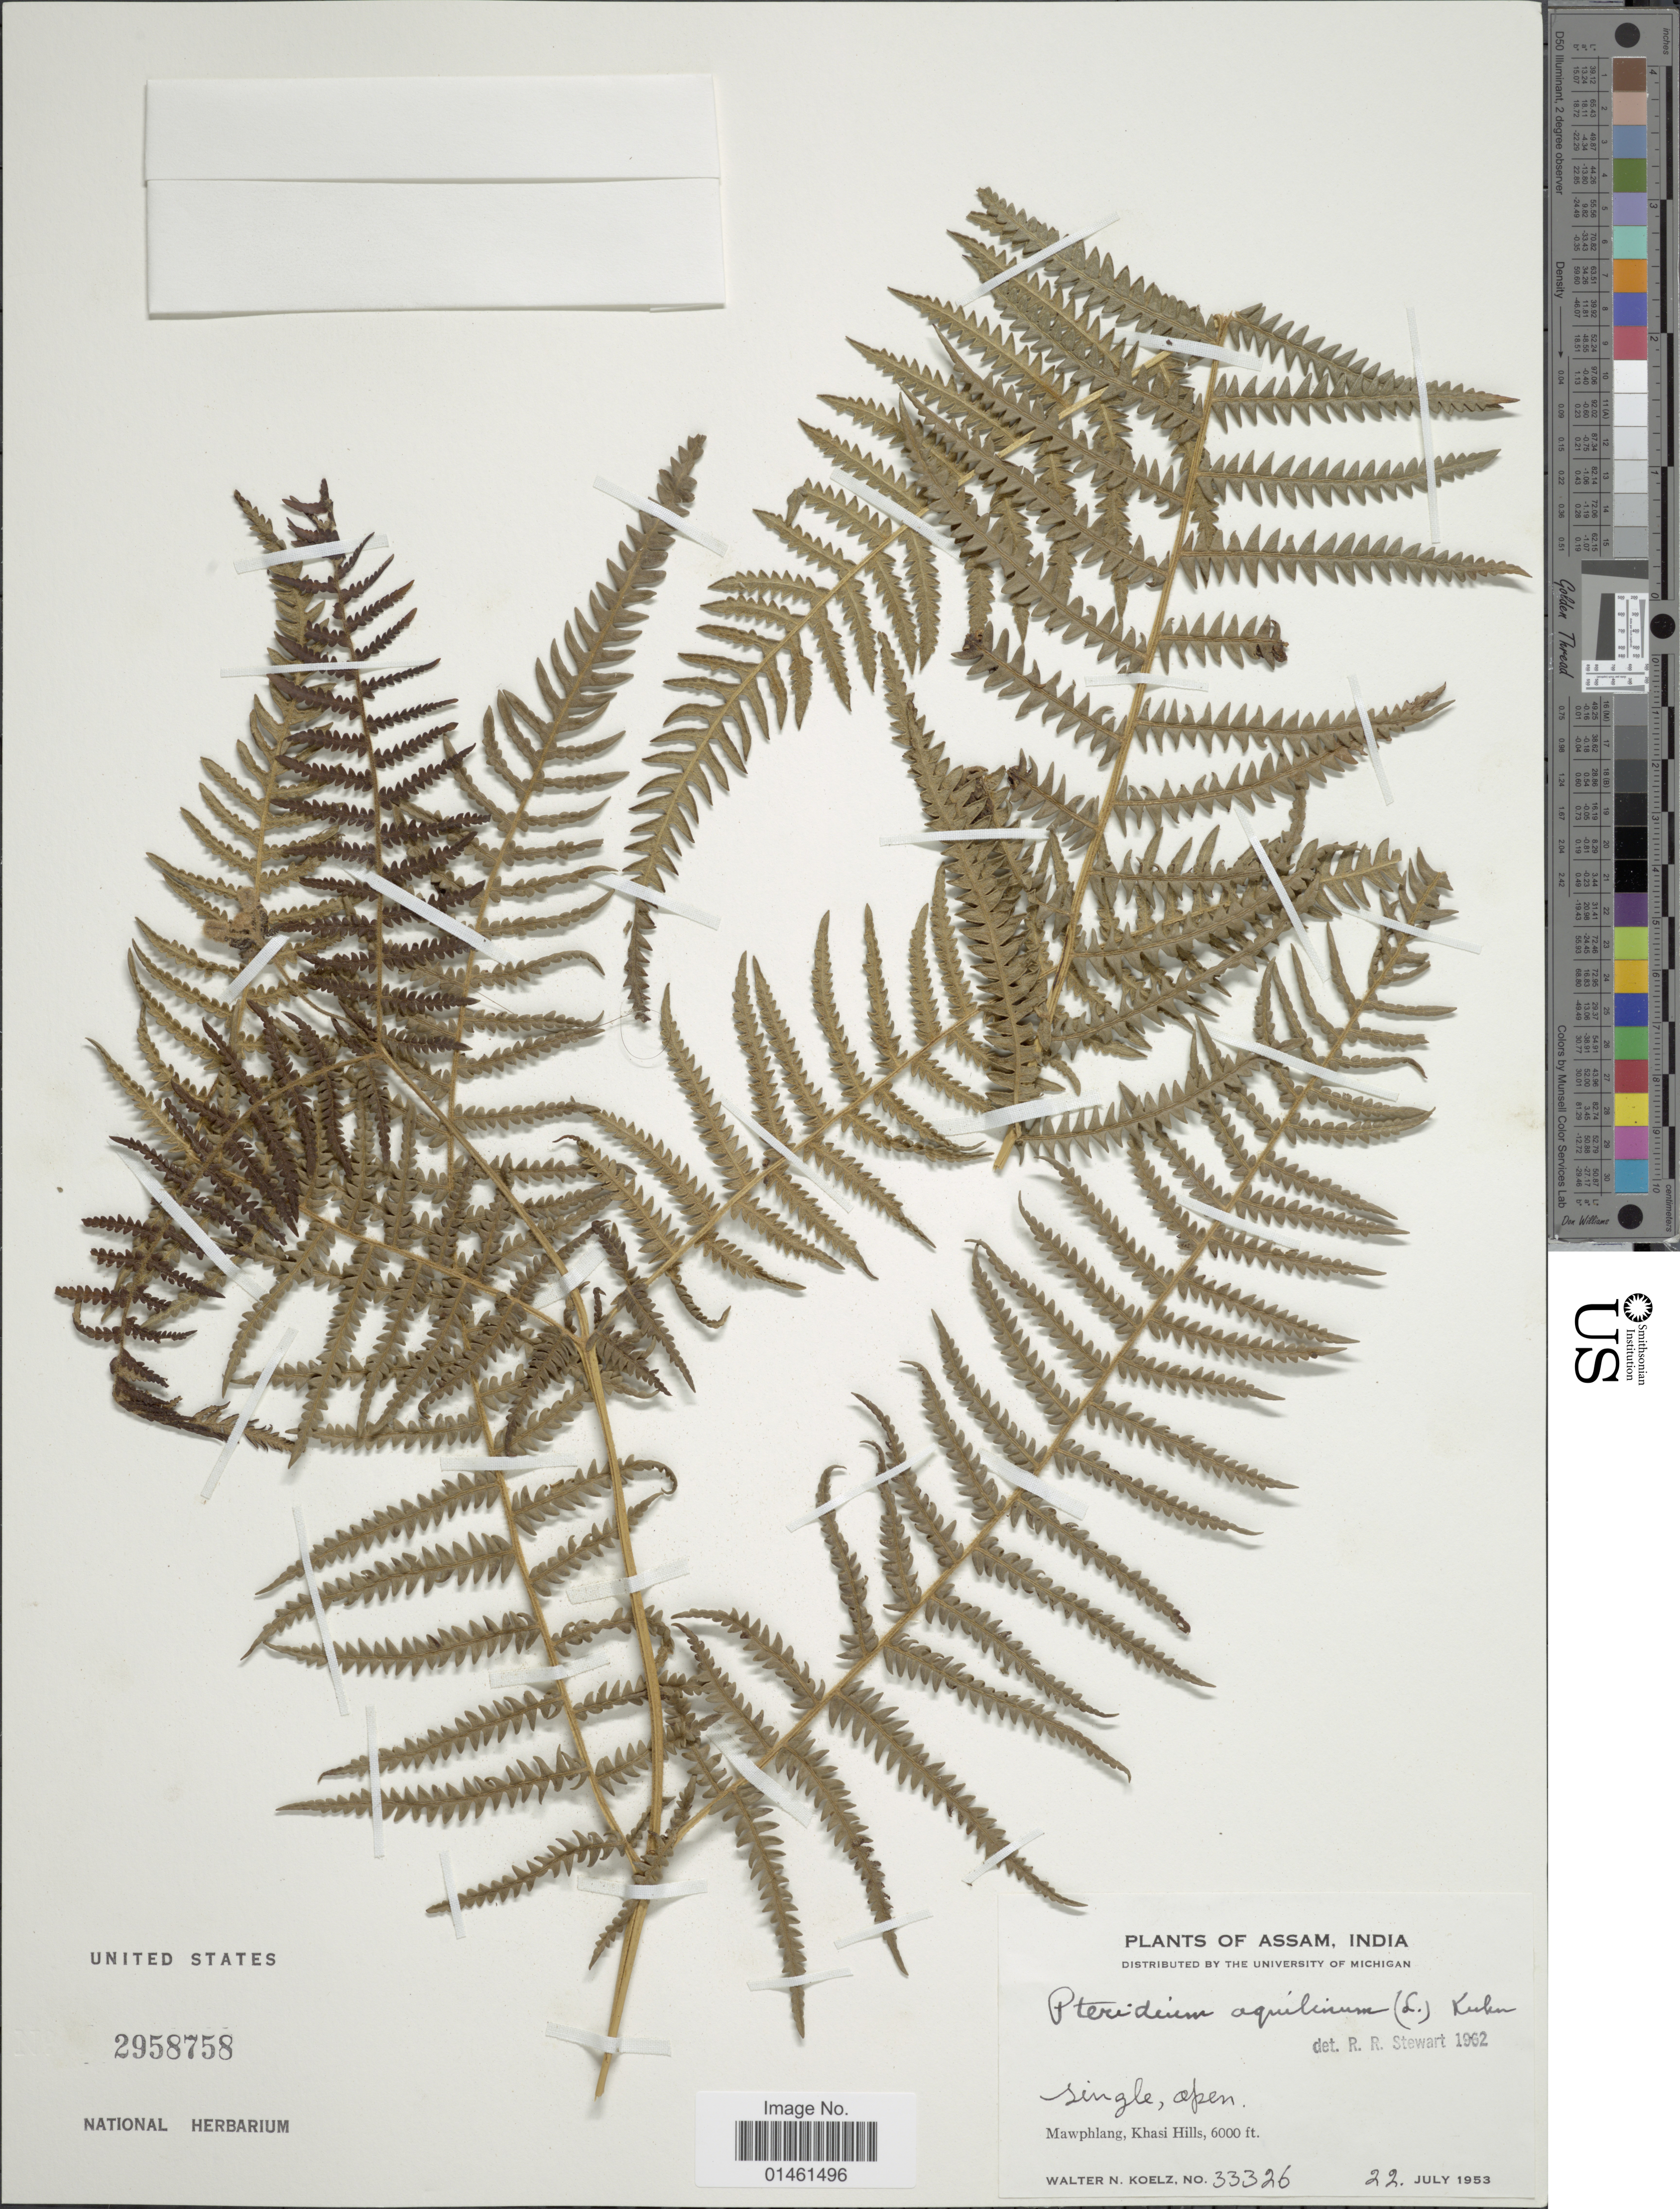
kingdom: Plantae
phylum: Tracheophyta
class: Polypodiopsida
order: Polypodiales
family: Dennstaedtiaceae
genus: Pteridium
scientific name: Pteridium aquilinum var. wightianum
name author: (J. Agardh) R.M. Tryon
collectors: W. N. Koelz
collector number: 33326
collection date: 1953-07-22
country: India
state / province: Meghalaya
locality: Assam, India, Mawphlang, Khasi Hills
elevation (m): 1829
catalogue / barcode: US 2958758